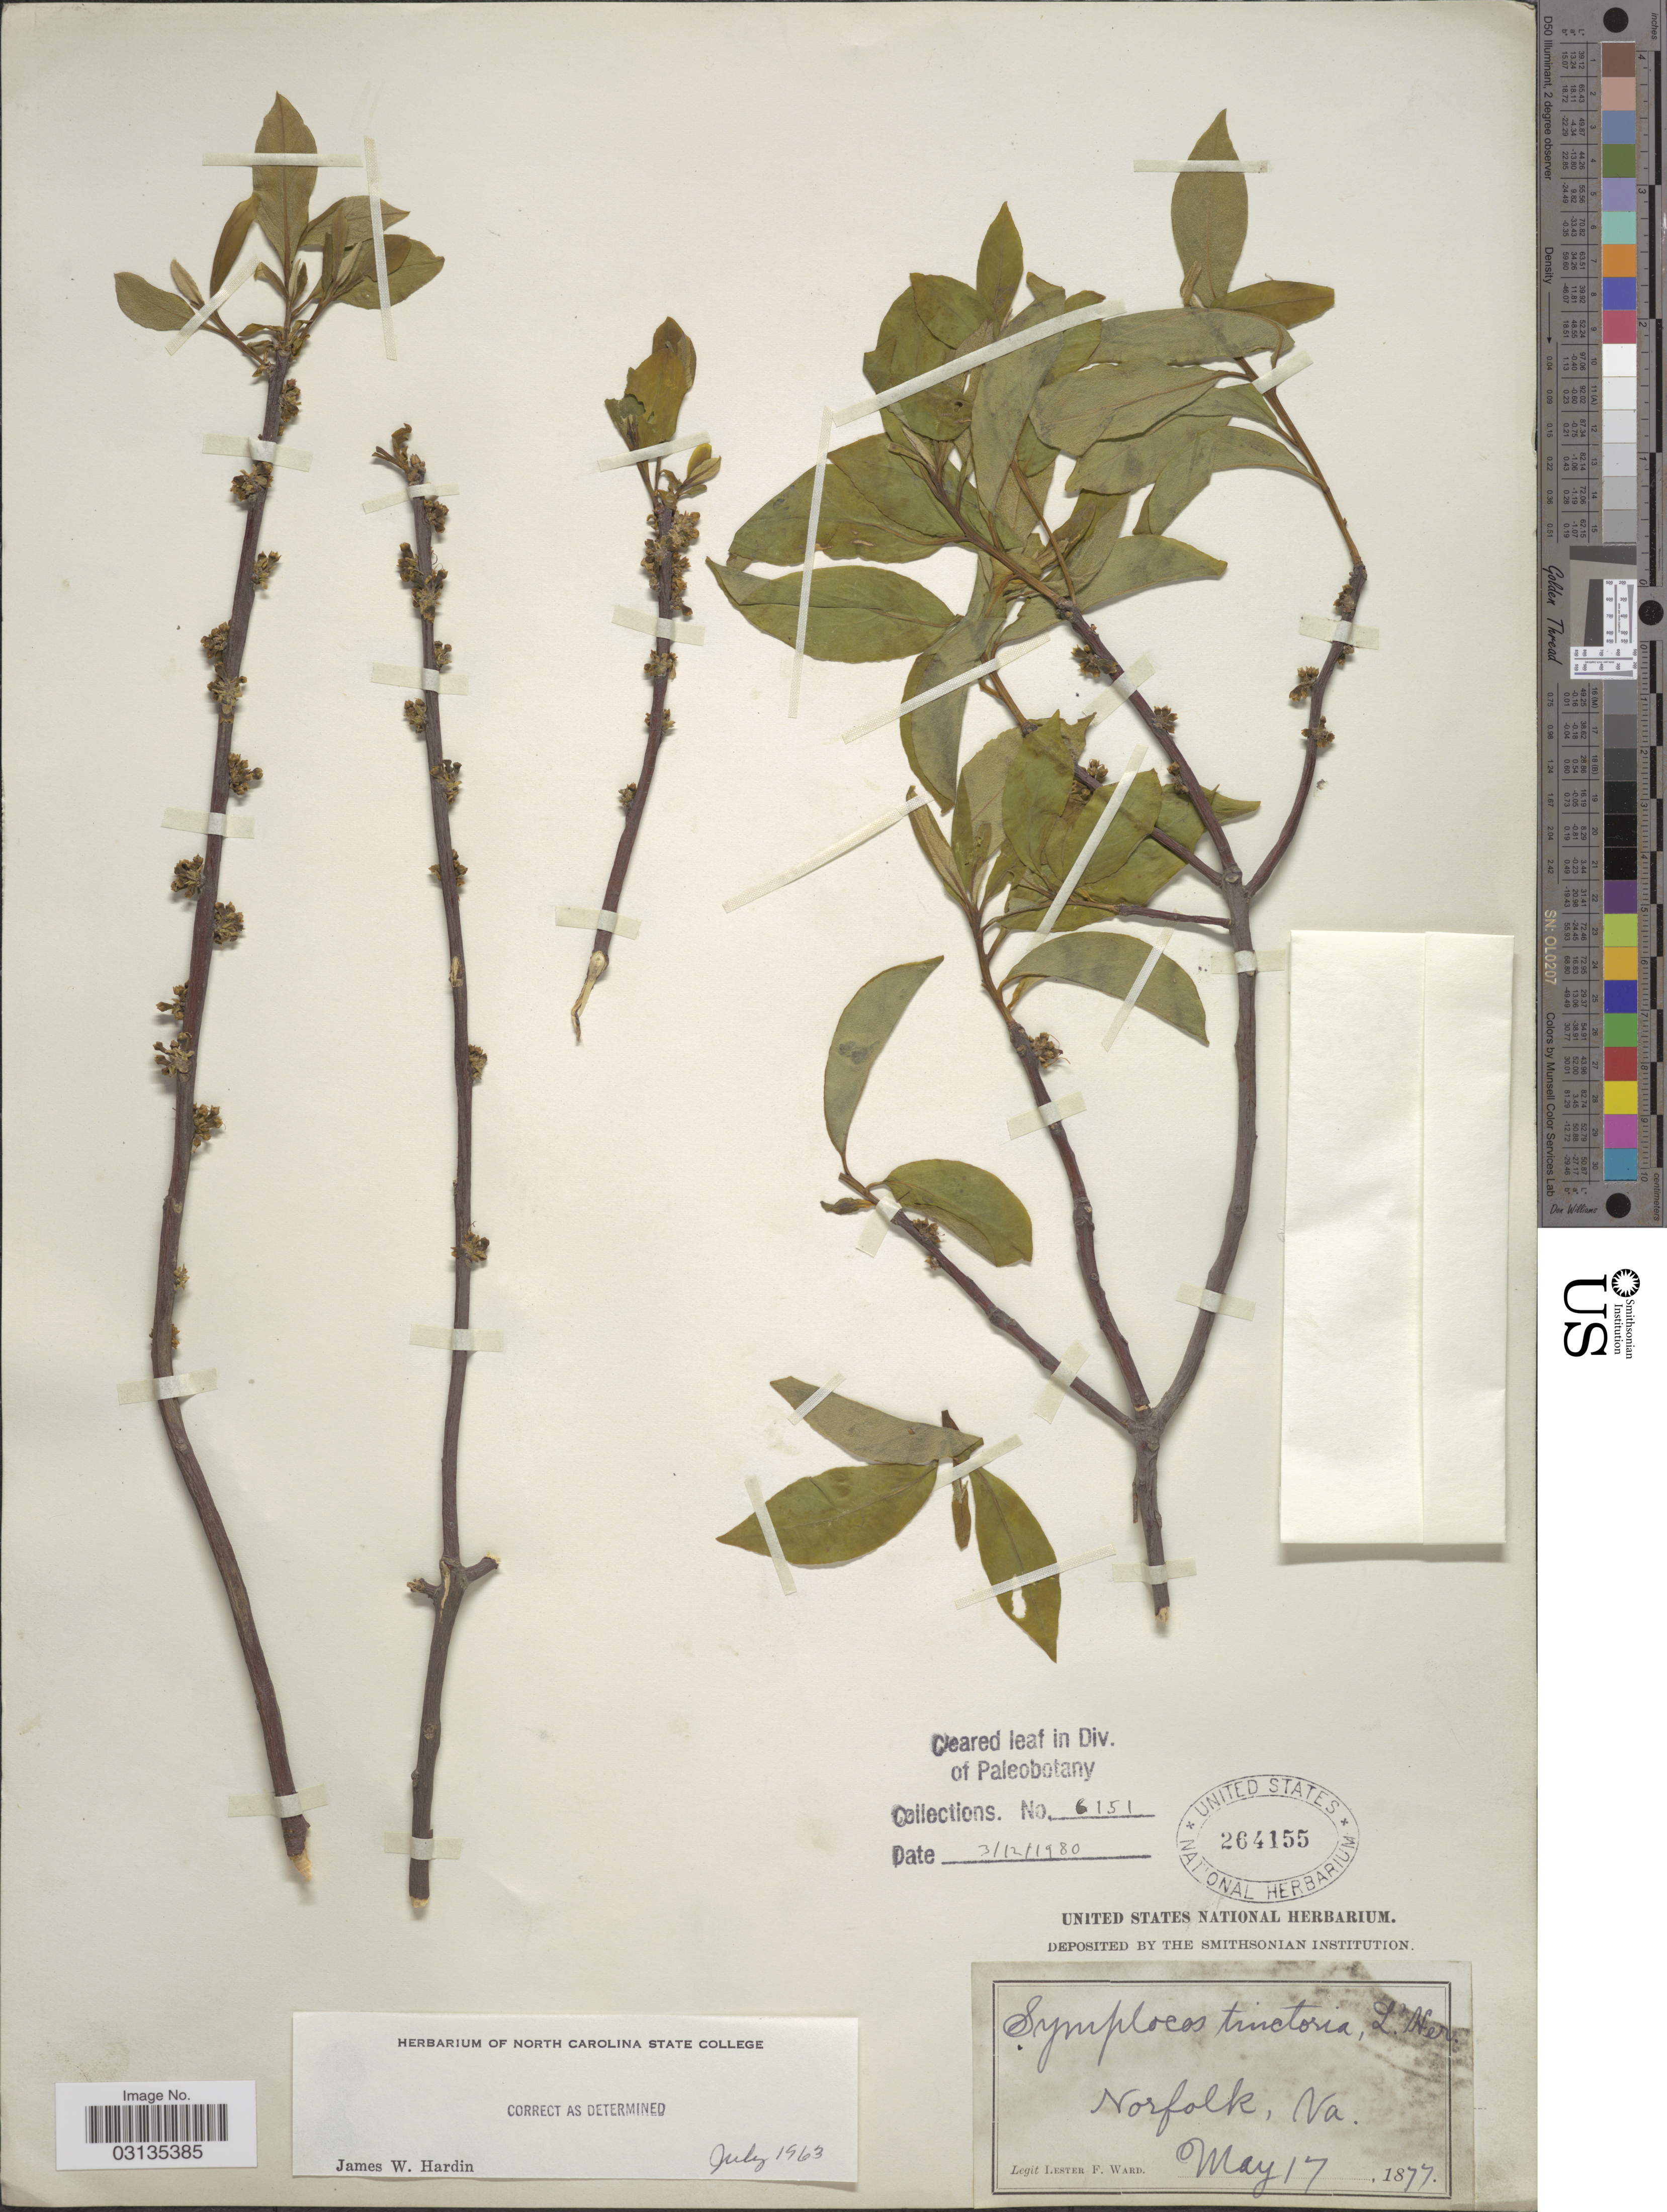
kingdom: Plantae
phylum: Tracheophyta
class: Magnoliopsida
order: Ericales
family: Symplocaceae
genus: Symplocos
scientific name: Symplocos tinctoria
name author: (L.) L'Hér.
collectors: L. F. Ward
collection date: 1877-05-17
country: United States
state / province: Virginia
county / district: City of Norfolk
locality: Norfolk.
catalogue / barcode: US 264155